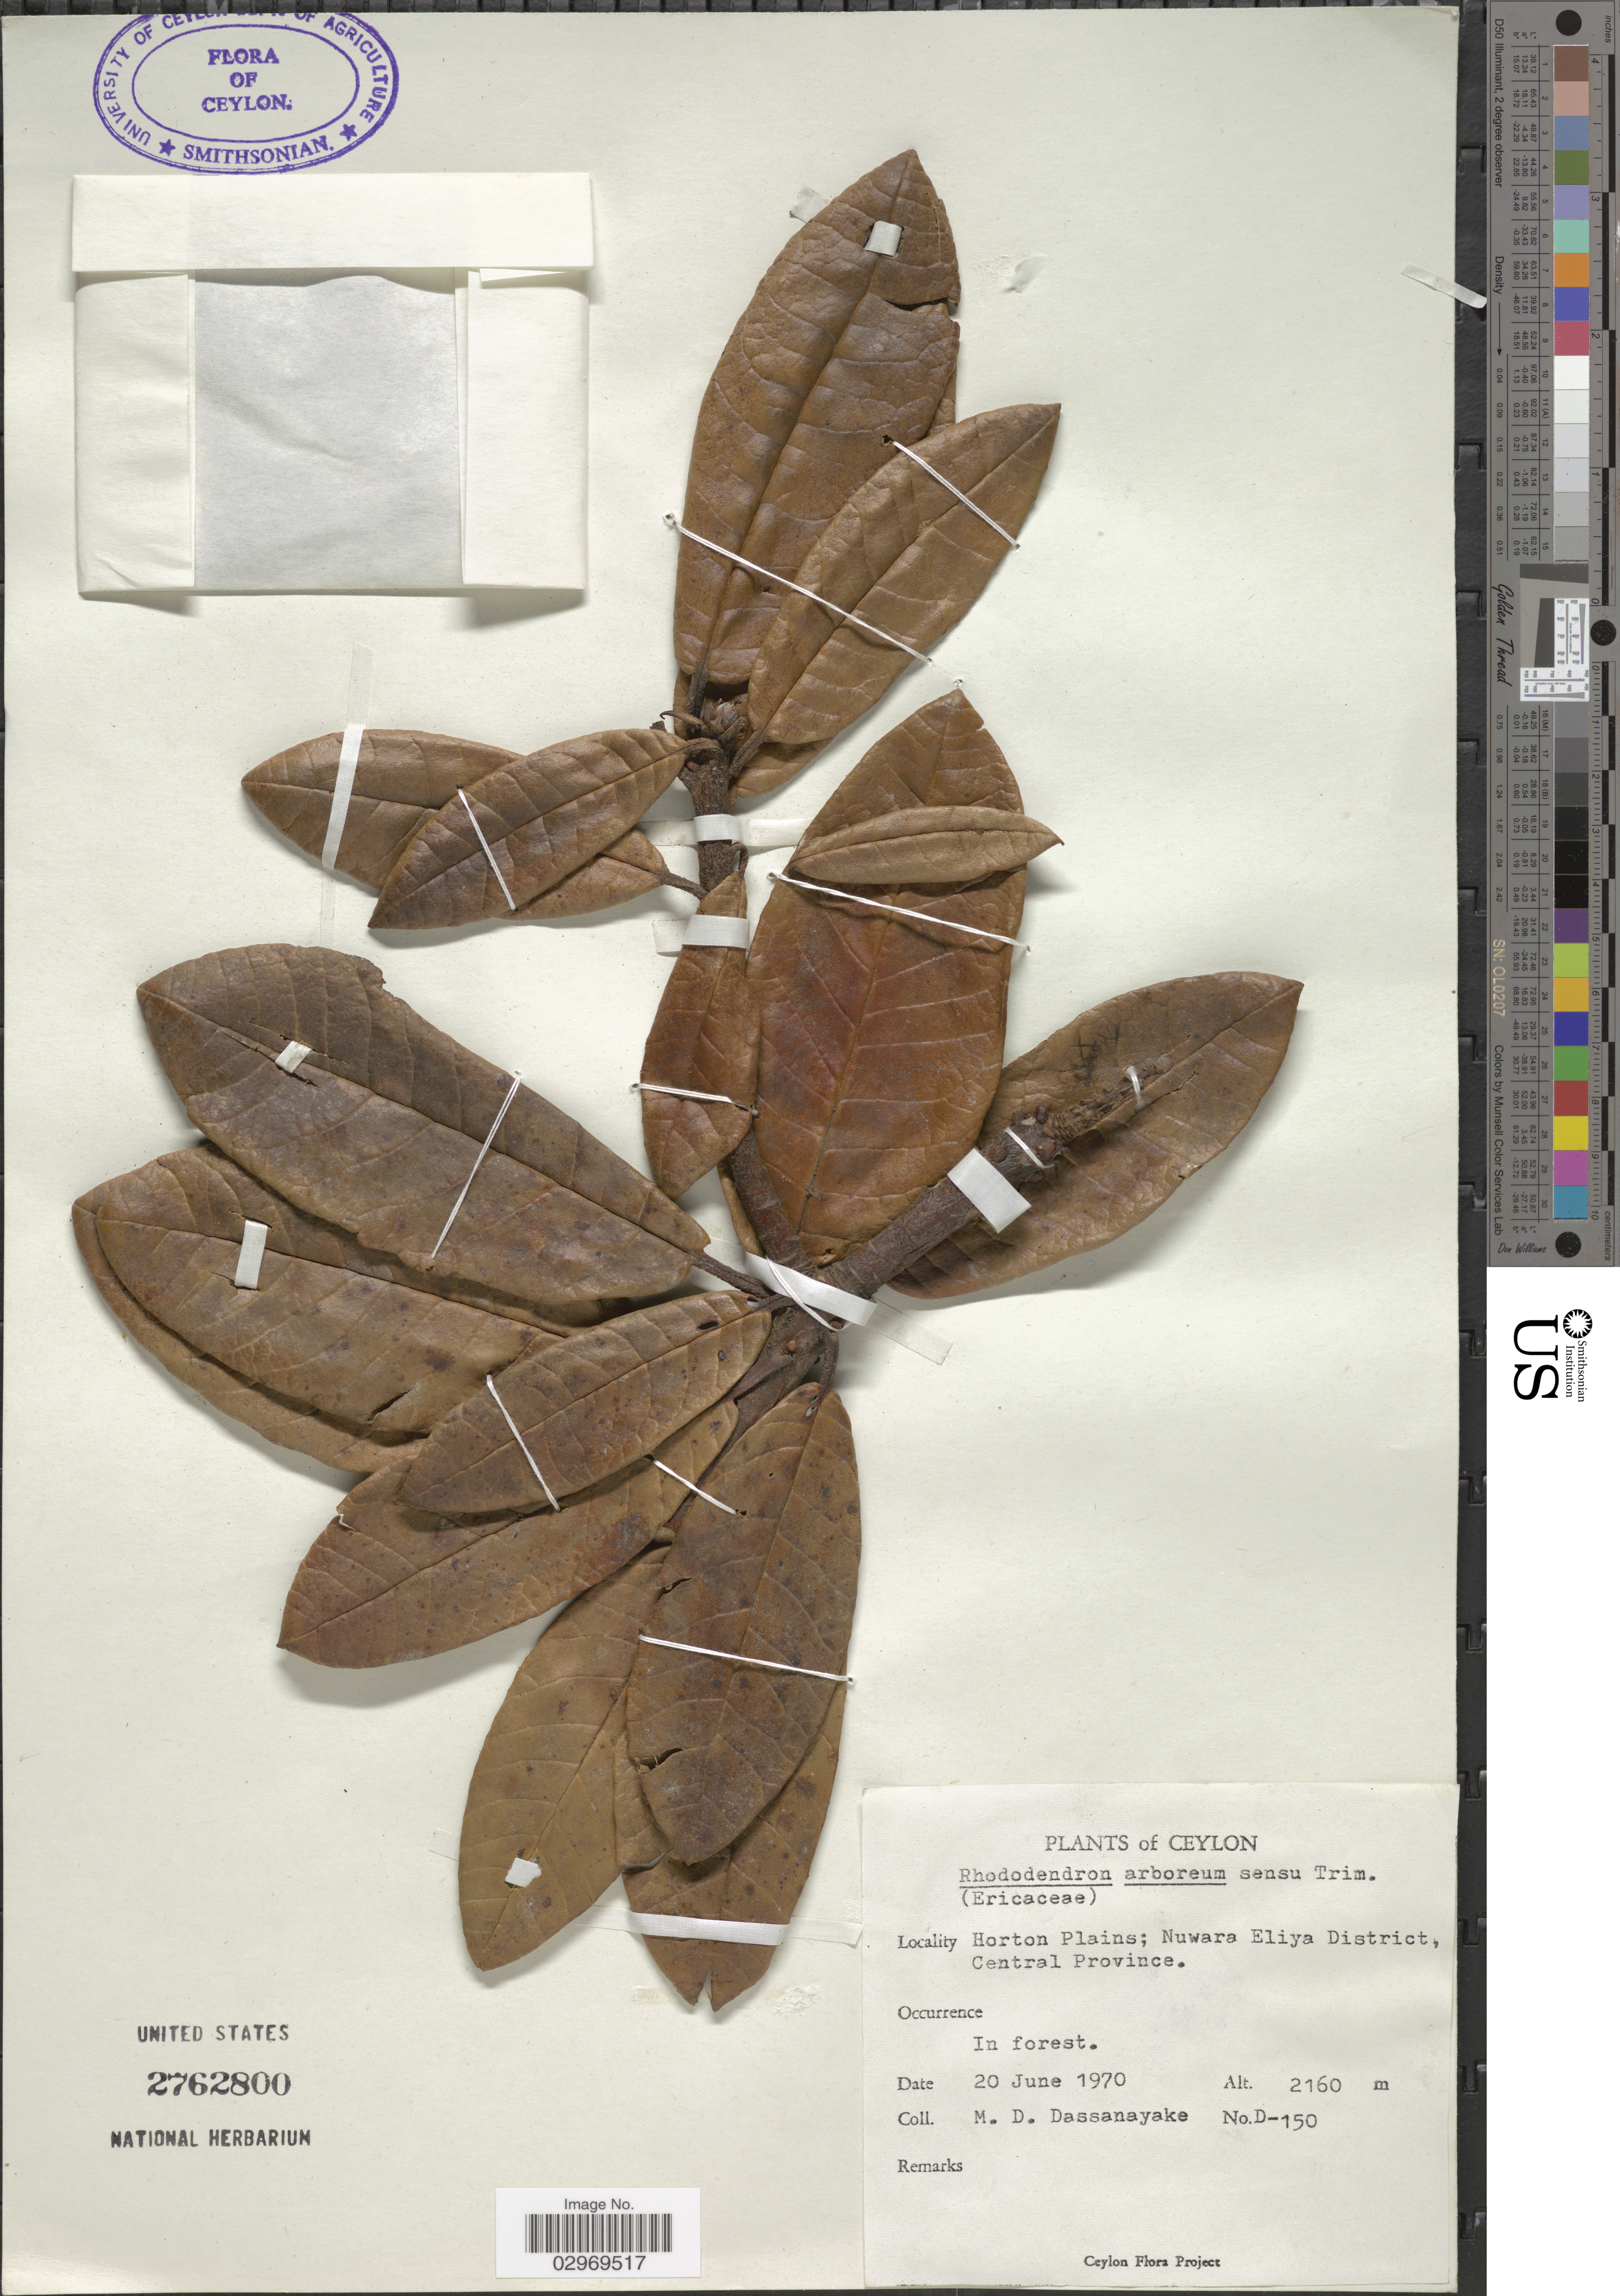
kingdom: Plantae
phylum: Tracheophyta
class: Magnoliopsida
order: Ericales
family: Ericaceae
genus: Rhododendron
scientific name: Rhododendron arboreum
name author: Sm.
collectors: M. D. Dassanayake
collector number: D-150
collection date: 1970-06-20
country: Sri Lanka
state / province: Central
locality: Ceylon, Horton Plains, Nuwara Eliya District.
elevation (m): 2160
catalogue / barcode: US 2762800